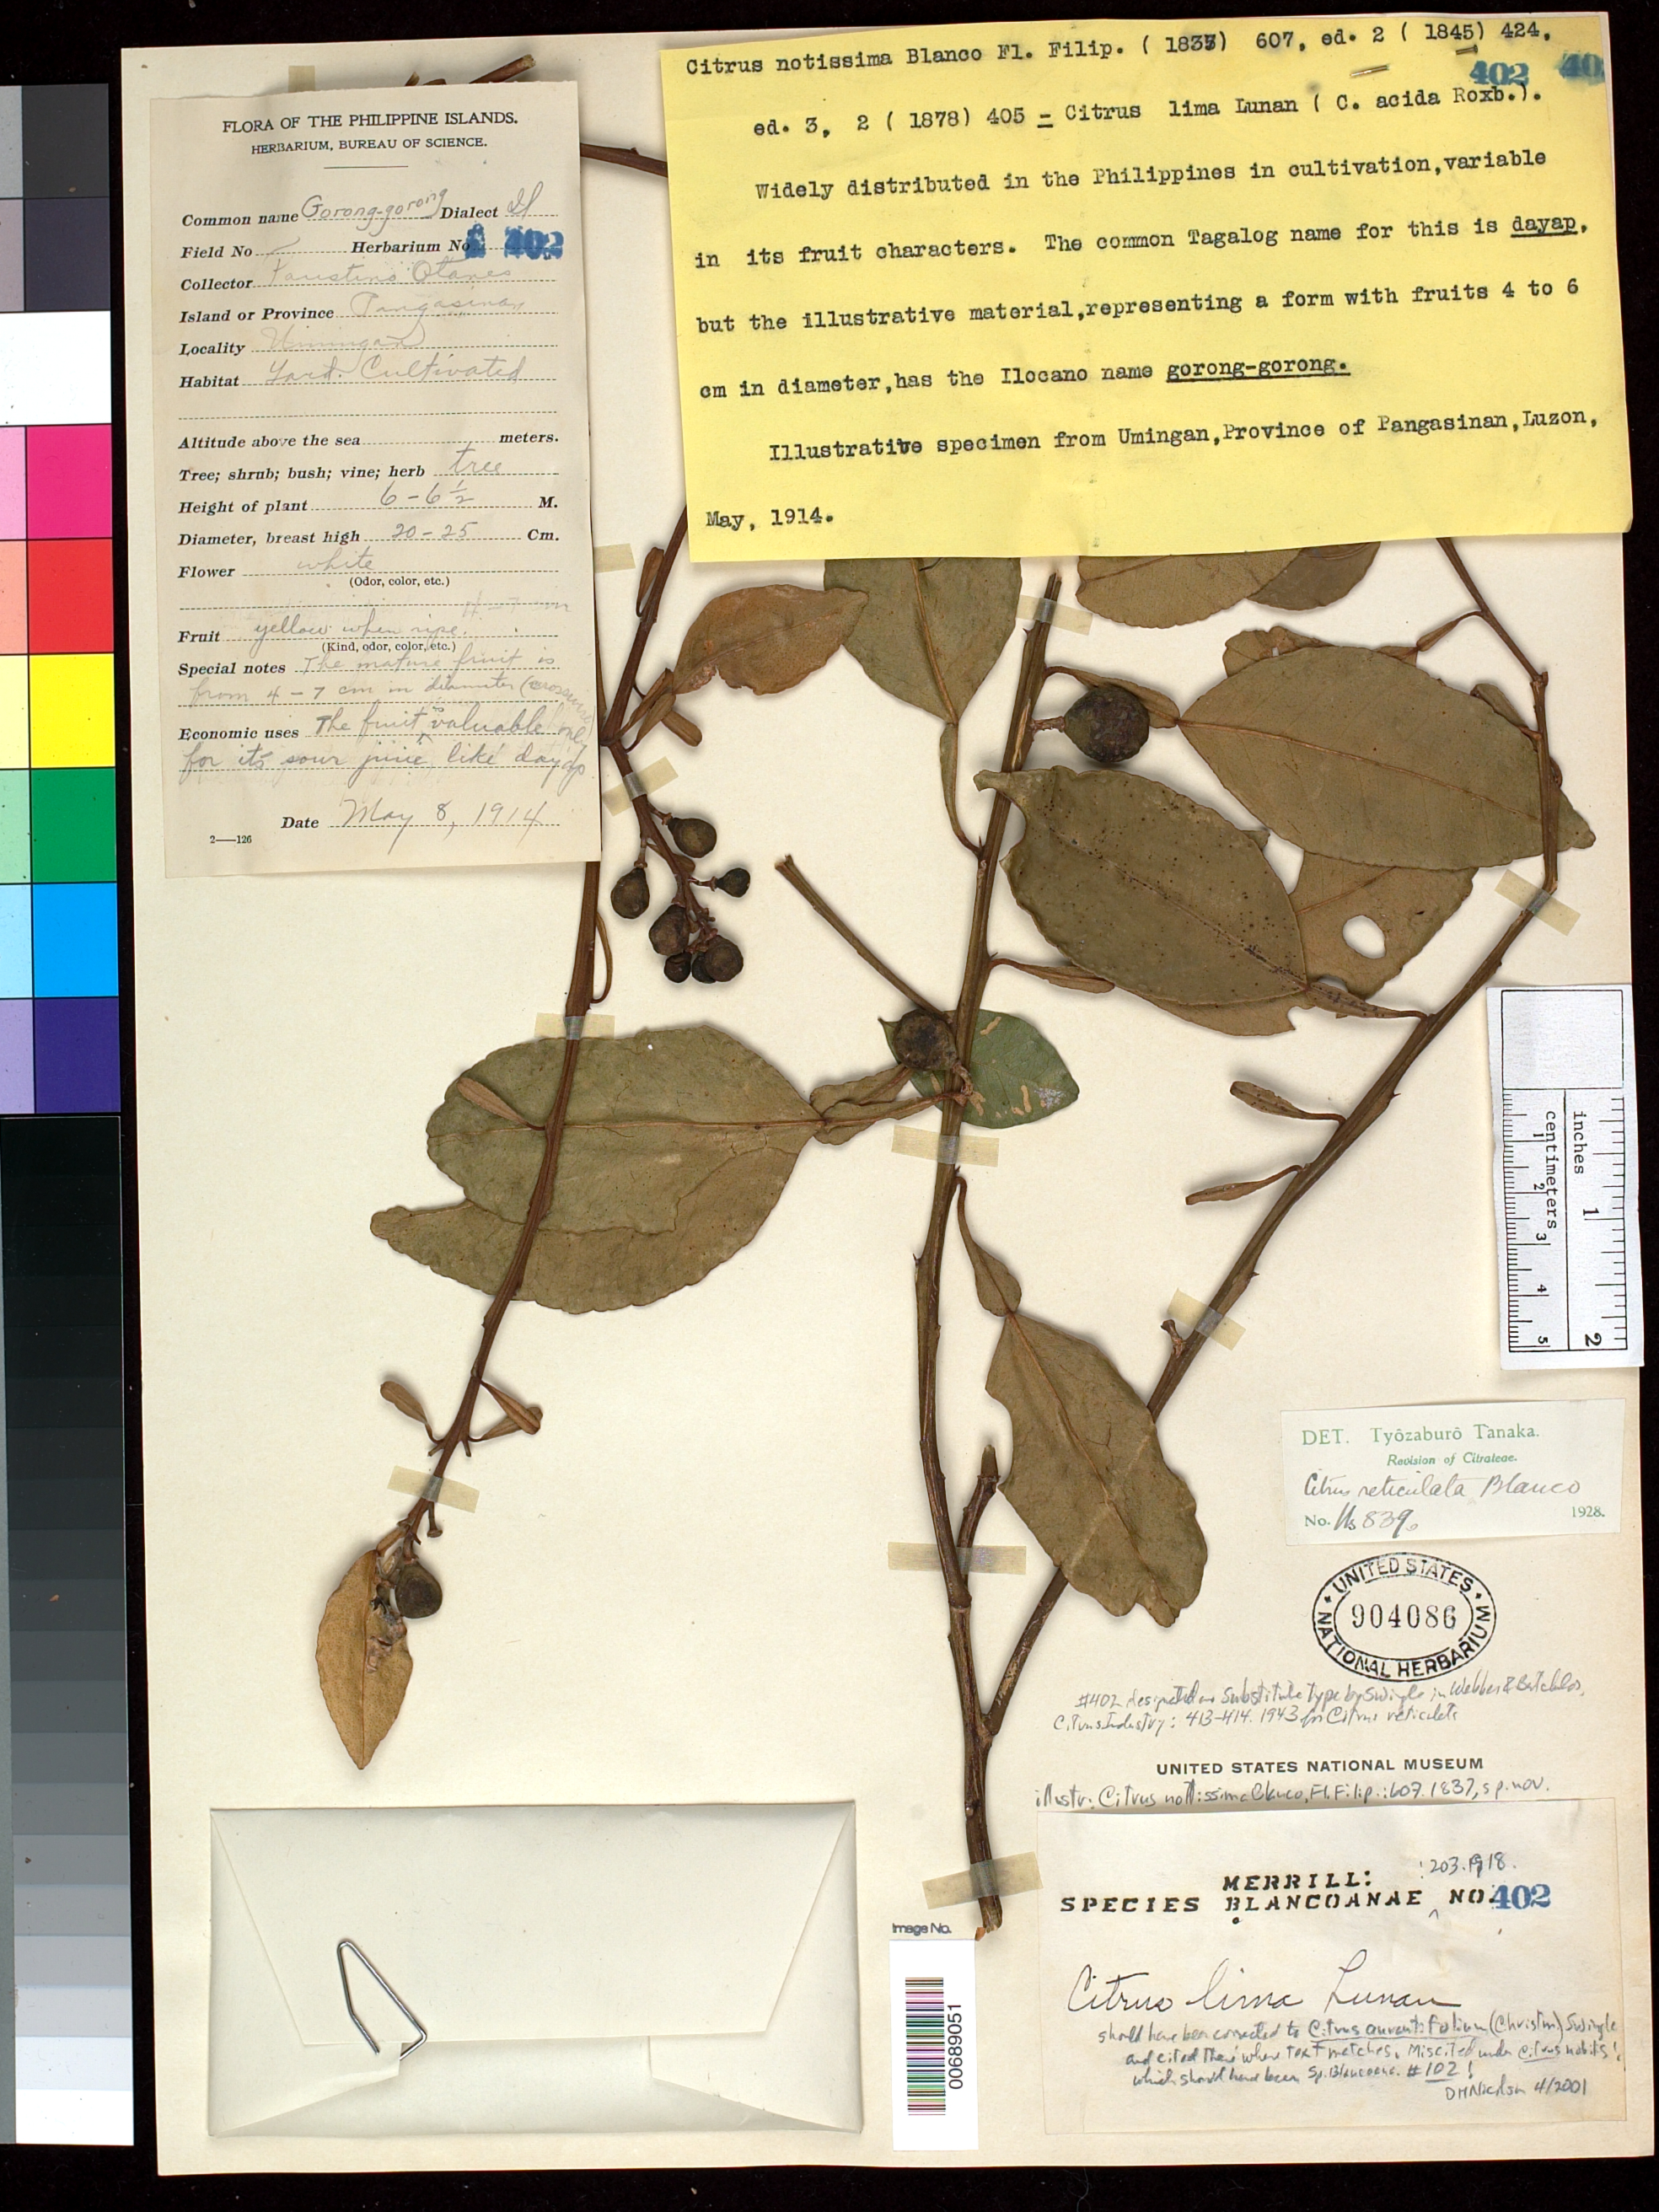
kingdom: Plantae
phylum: Tracheophyta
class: Magnoliopsida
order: Sapindales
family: Rutaceae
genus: Citrus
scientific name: Citrus reticulata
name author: Blanco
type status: Possible Isoneotype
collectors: F. Q. Otanes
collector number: Sp. Blancoan. 402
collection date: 1914-05-08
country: Philippines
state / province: Ilocos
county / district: Pangasinan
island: Luzon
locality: Umingan, province of Pangasinan [cultivated]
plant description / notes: Mabberley (1997, Telopea 7: 171) accepts Merrill Spec. Blancoan. 402 as neotype but citing several herbaria ("UC, n.v.; BM, K), based on Swingle (1943) who cited Merrill's Spec. Blancoan. 402 as "substitute type" but without citing any herbarium. According to attached notes by Dan Nicolson (2001), there is some doubt as to whether neotypification has been effected, and also whether the two respective sheets in question at US (Spec. Blancoan. 102, USNH 903777 & Spec. Blancoan. 402, USNH 904086) are correctly labeled.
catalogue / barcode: US 904086